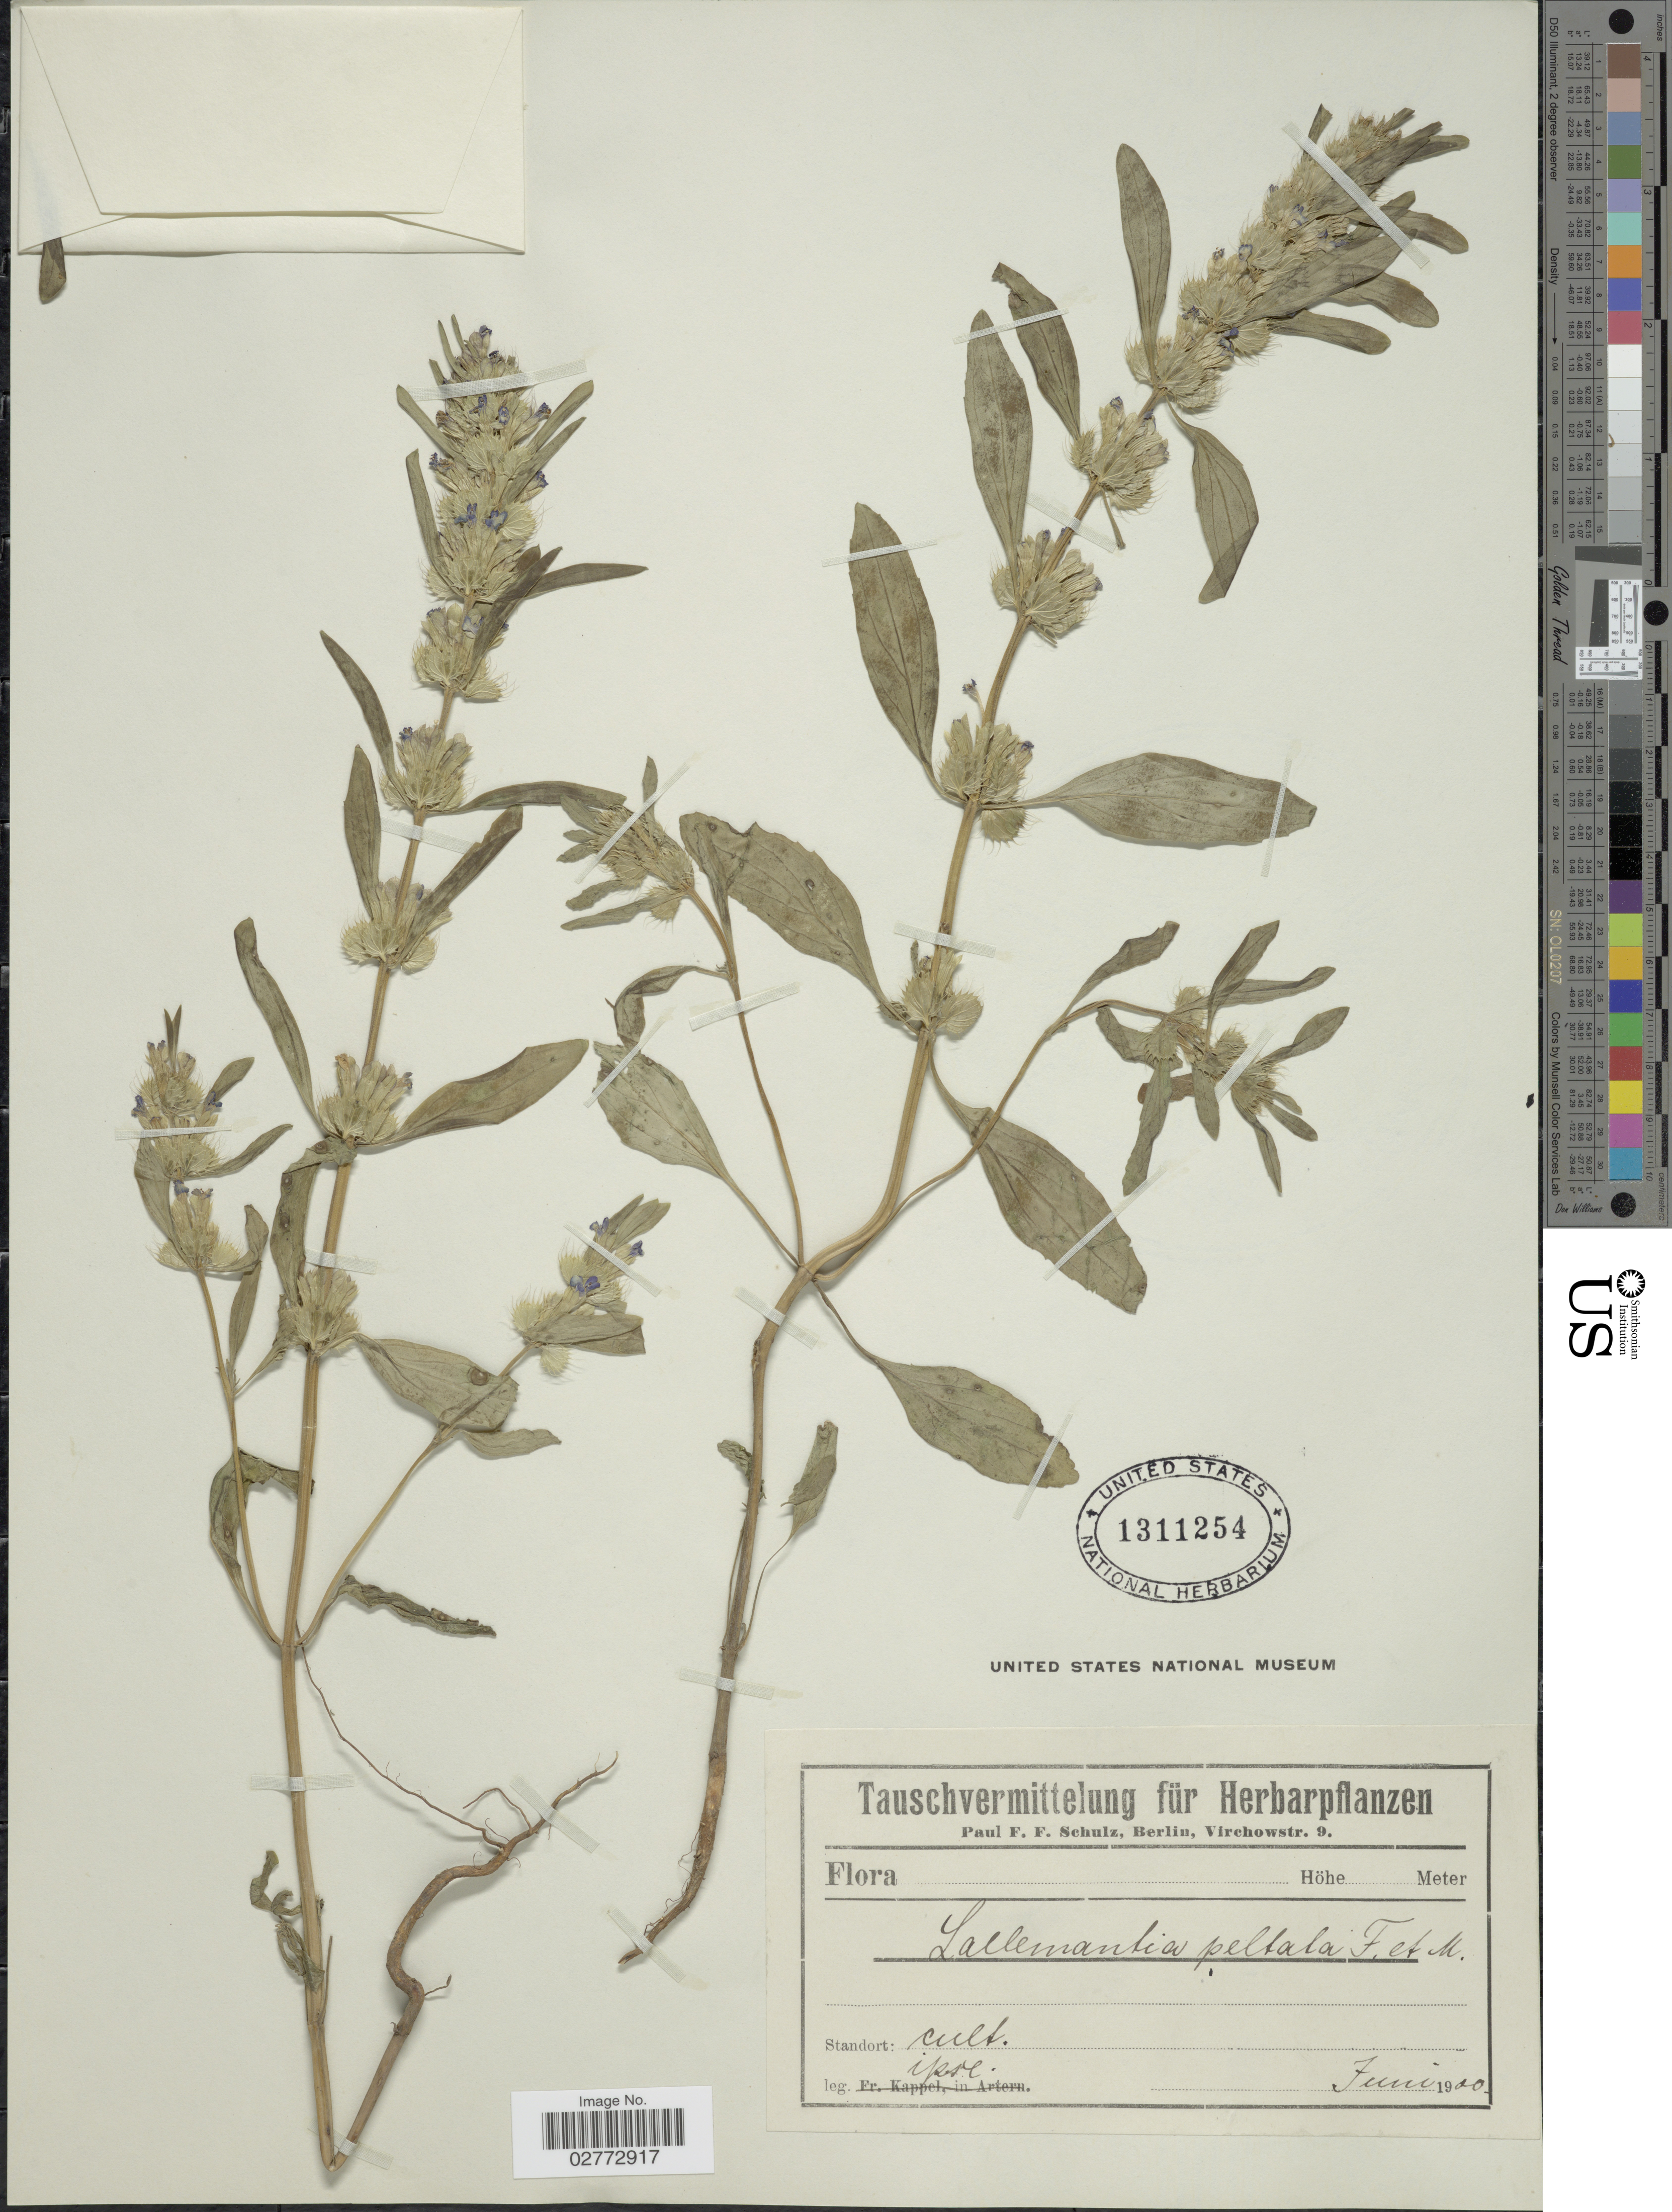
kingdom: Plantae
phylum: Tracheophyta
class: Magnoliopsida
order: Lamiales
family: Lamiaceae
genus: Lallemantia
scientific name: Lallemantia peltata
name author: (L.) Fisch. & C.A. Mey.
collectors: P. F. Schulz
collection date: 1900-06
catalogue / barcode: US 1311254